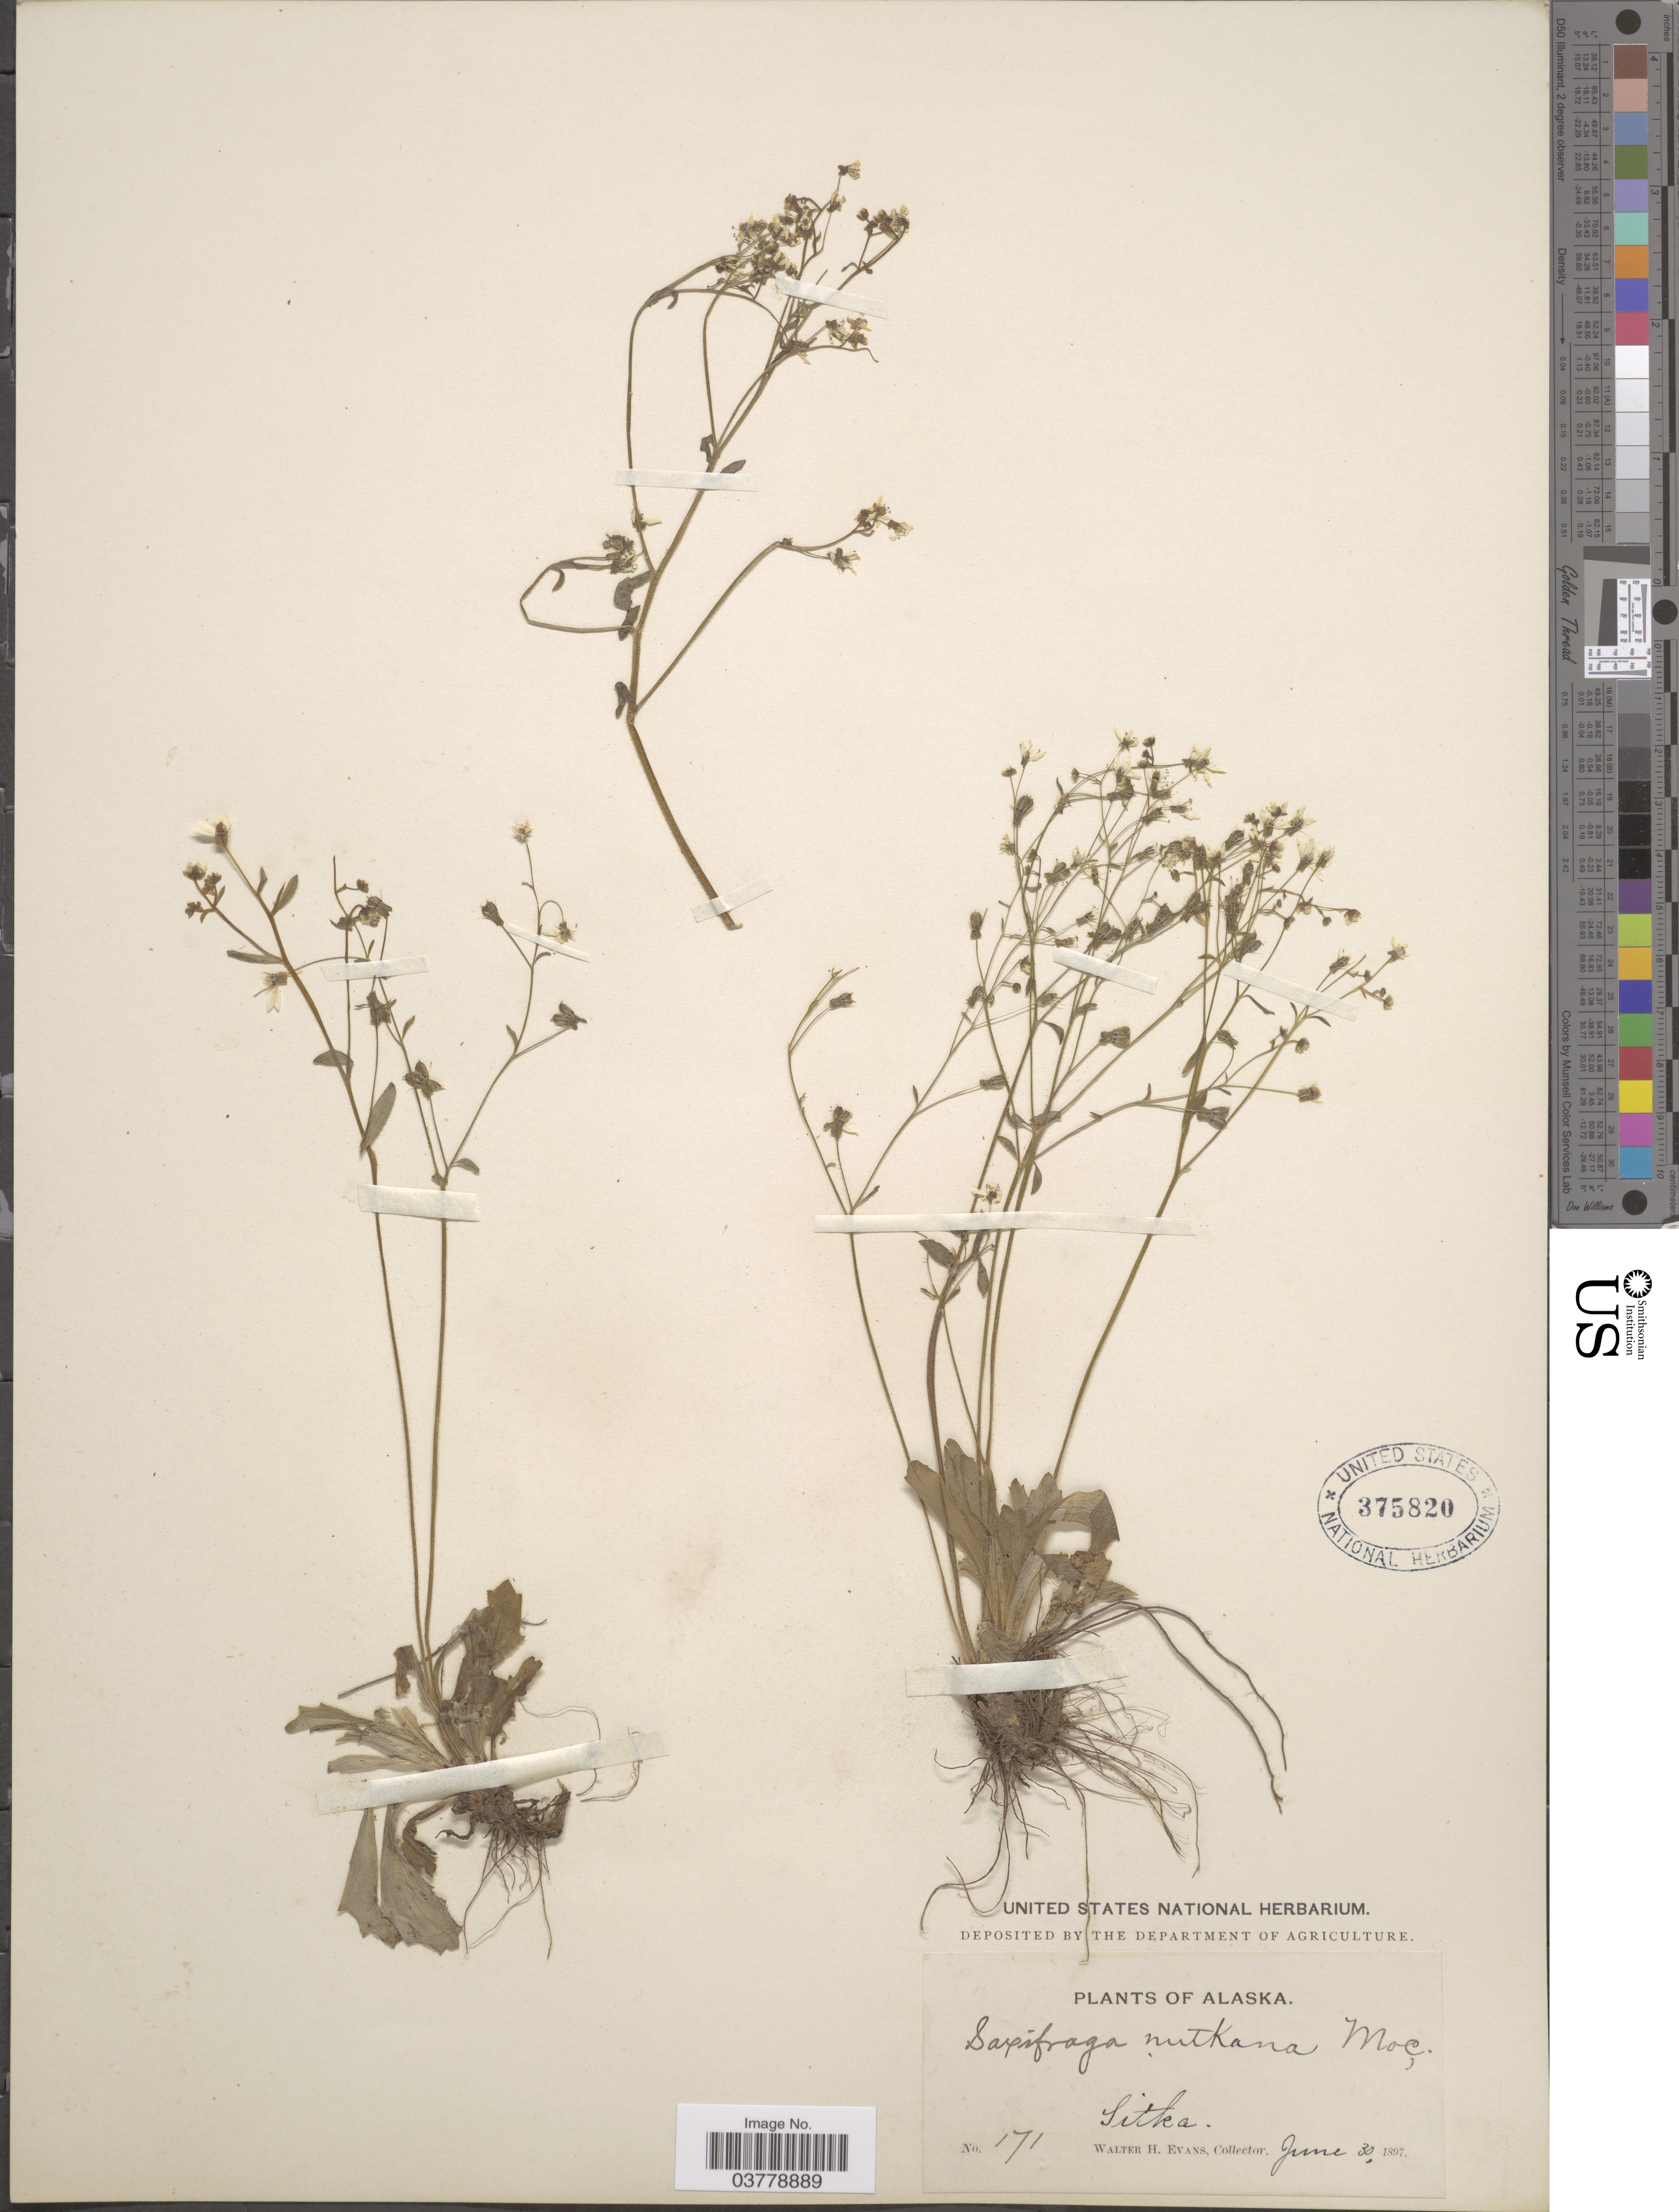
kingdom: Plantae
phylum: Tracheophyta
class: Magnoliopsida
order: Saxifragales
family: Saxifragaceae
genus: Micranthes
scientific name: Micranthes ferruginea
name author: (Graham) Brouillet & Gornall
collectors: W. H. Evans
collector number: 171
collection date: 1897-06-30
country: United States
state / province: Alaska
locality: Sitka.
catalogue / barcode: US 375820